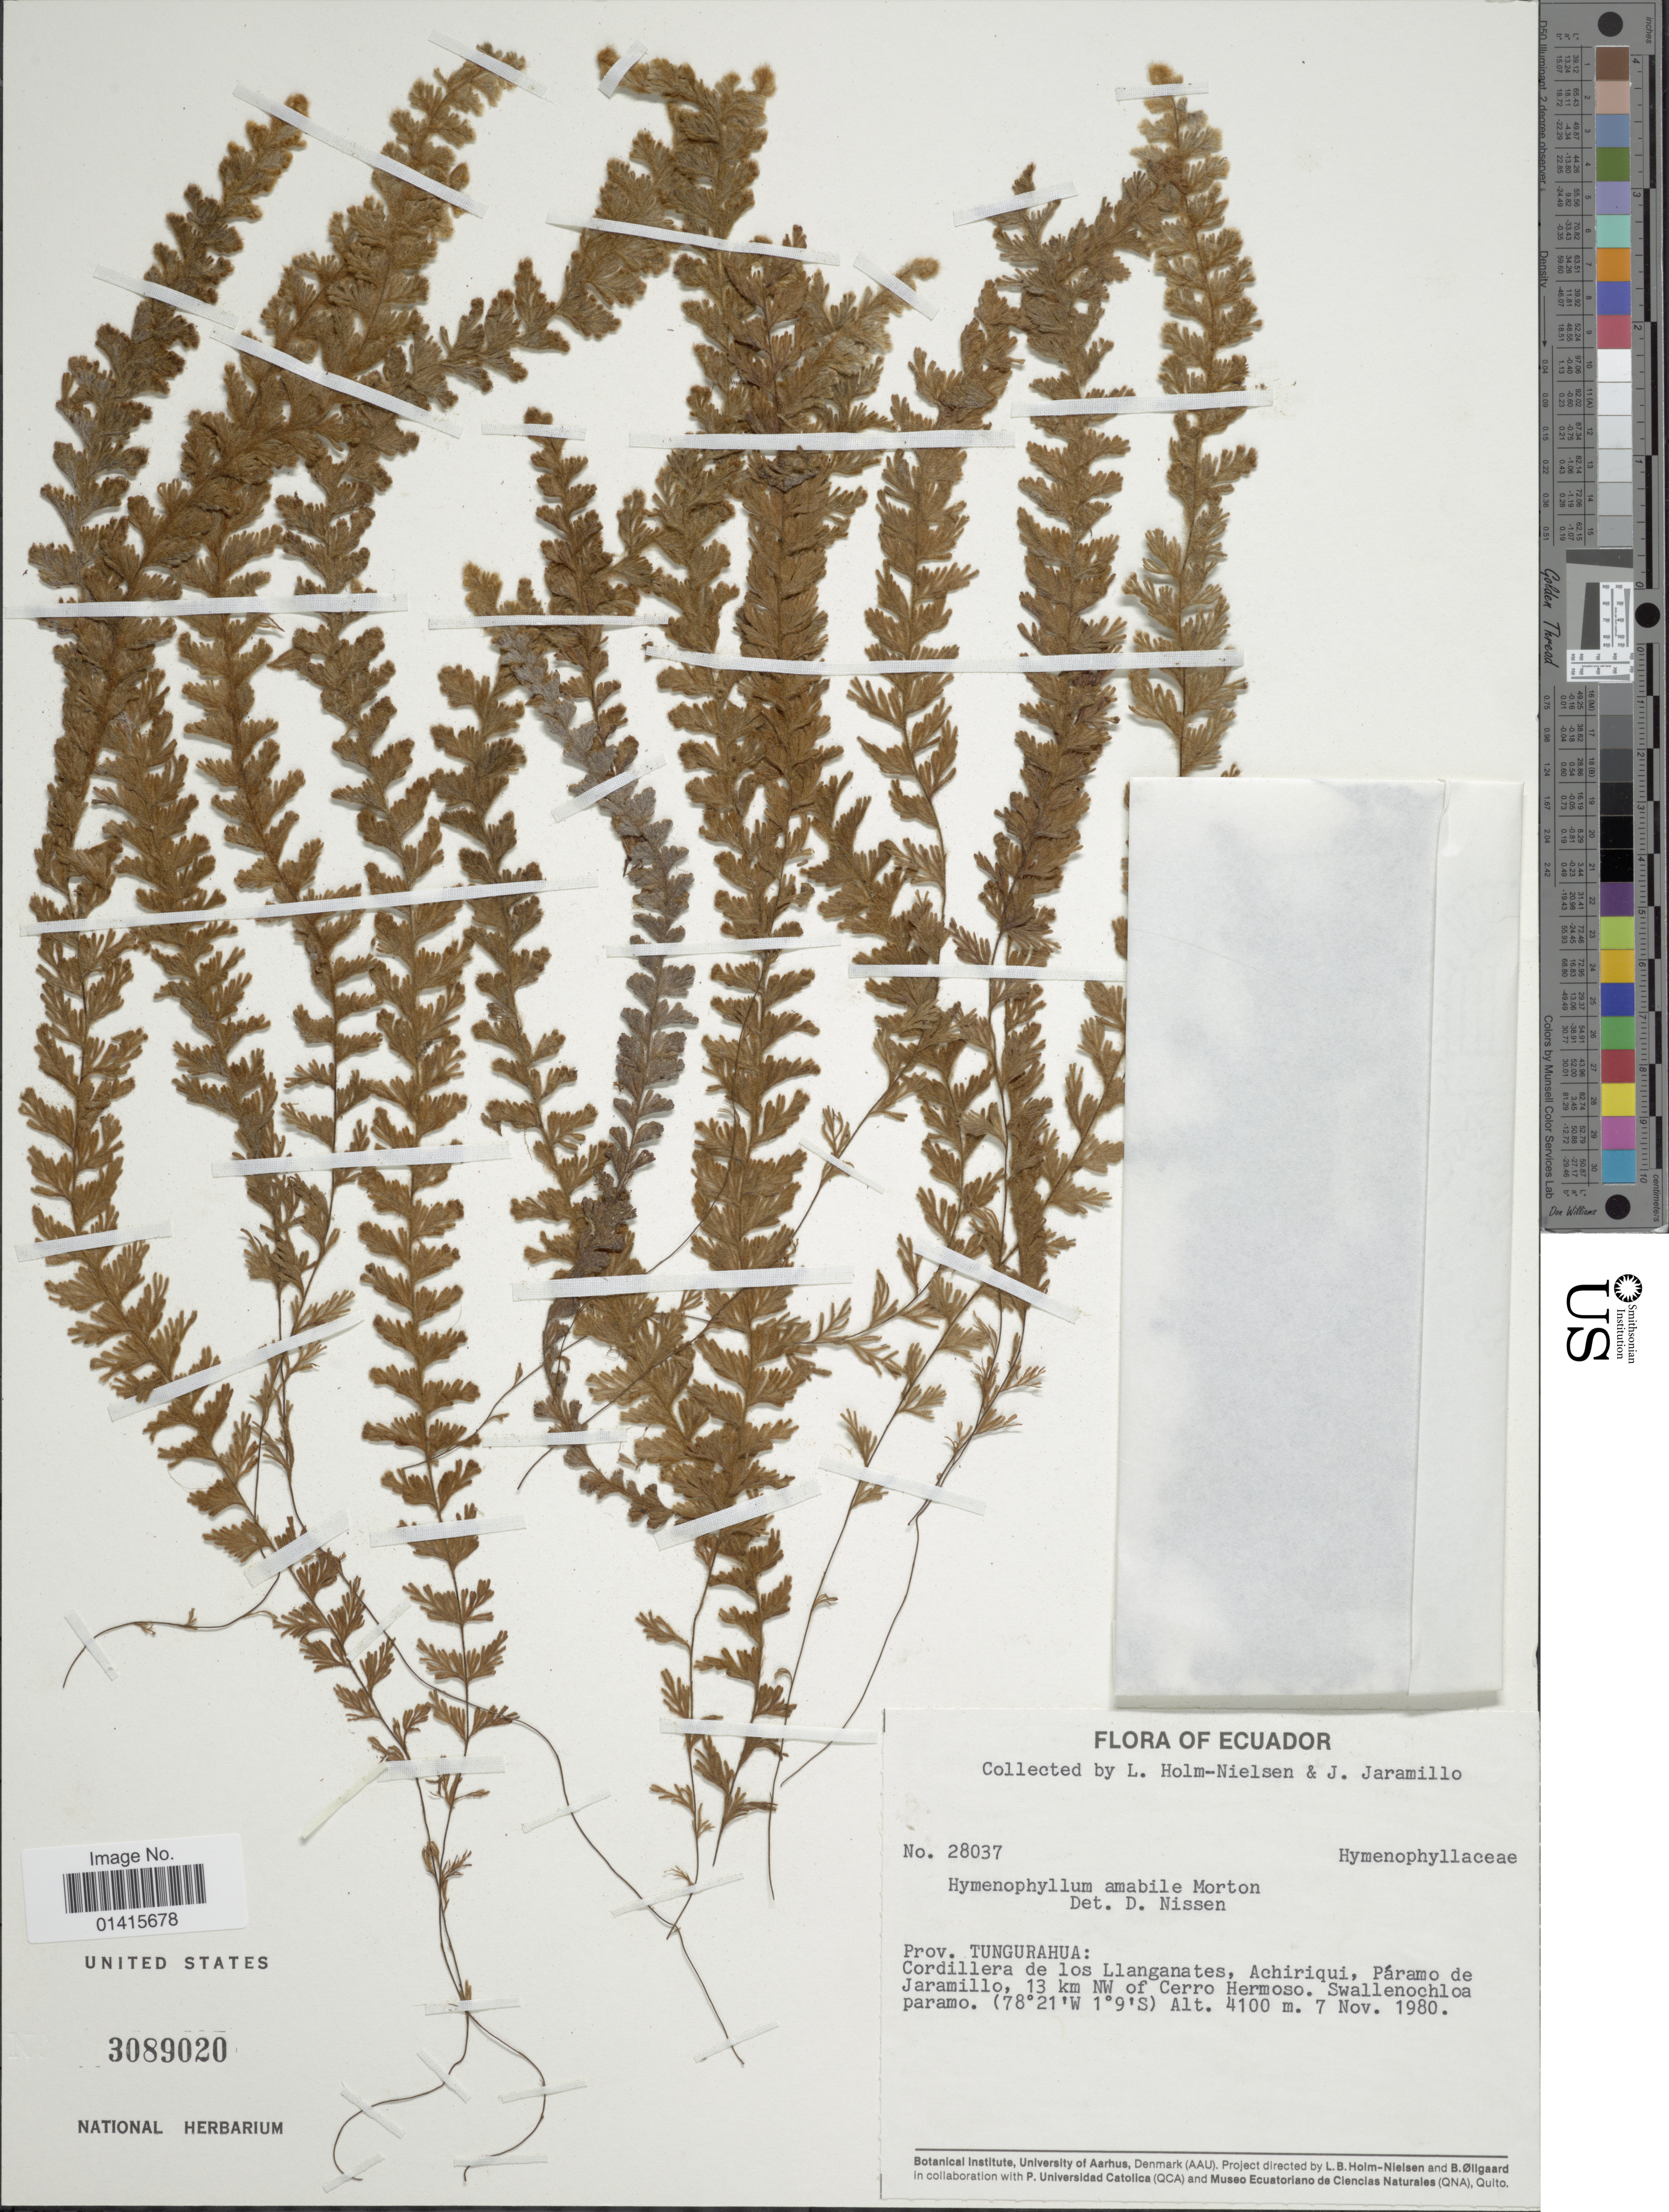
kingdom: Plantae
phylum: Tracheophyta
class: Polypodiopsida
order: Hymenophyllales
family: Hymenophyllaceae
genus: Hymenophyllum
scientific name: Hymenophyllum amabile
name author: C.V. Morton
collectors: L. B. Holm-Nielsen & J. Jaramillo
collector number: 28037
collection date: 1980-11-07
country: Ecuador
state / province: Tungurahua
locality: Prov. Tungurahua: Cordillera de los Llanganates, Achhiriqui, Páramo de Jaramillo, 13km NW of cerro Hermoso, Swallenochloa paramo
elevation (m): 4100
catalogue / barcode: US 3089020